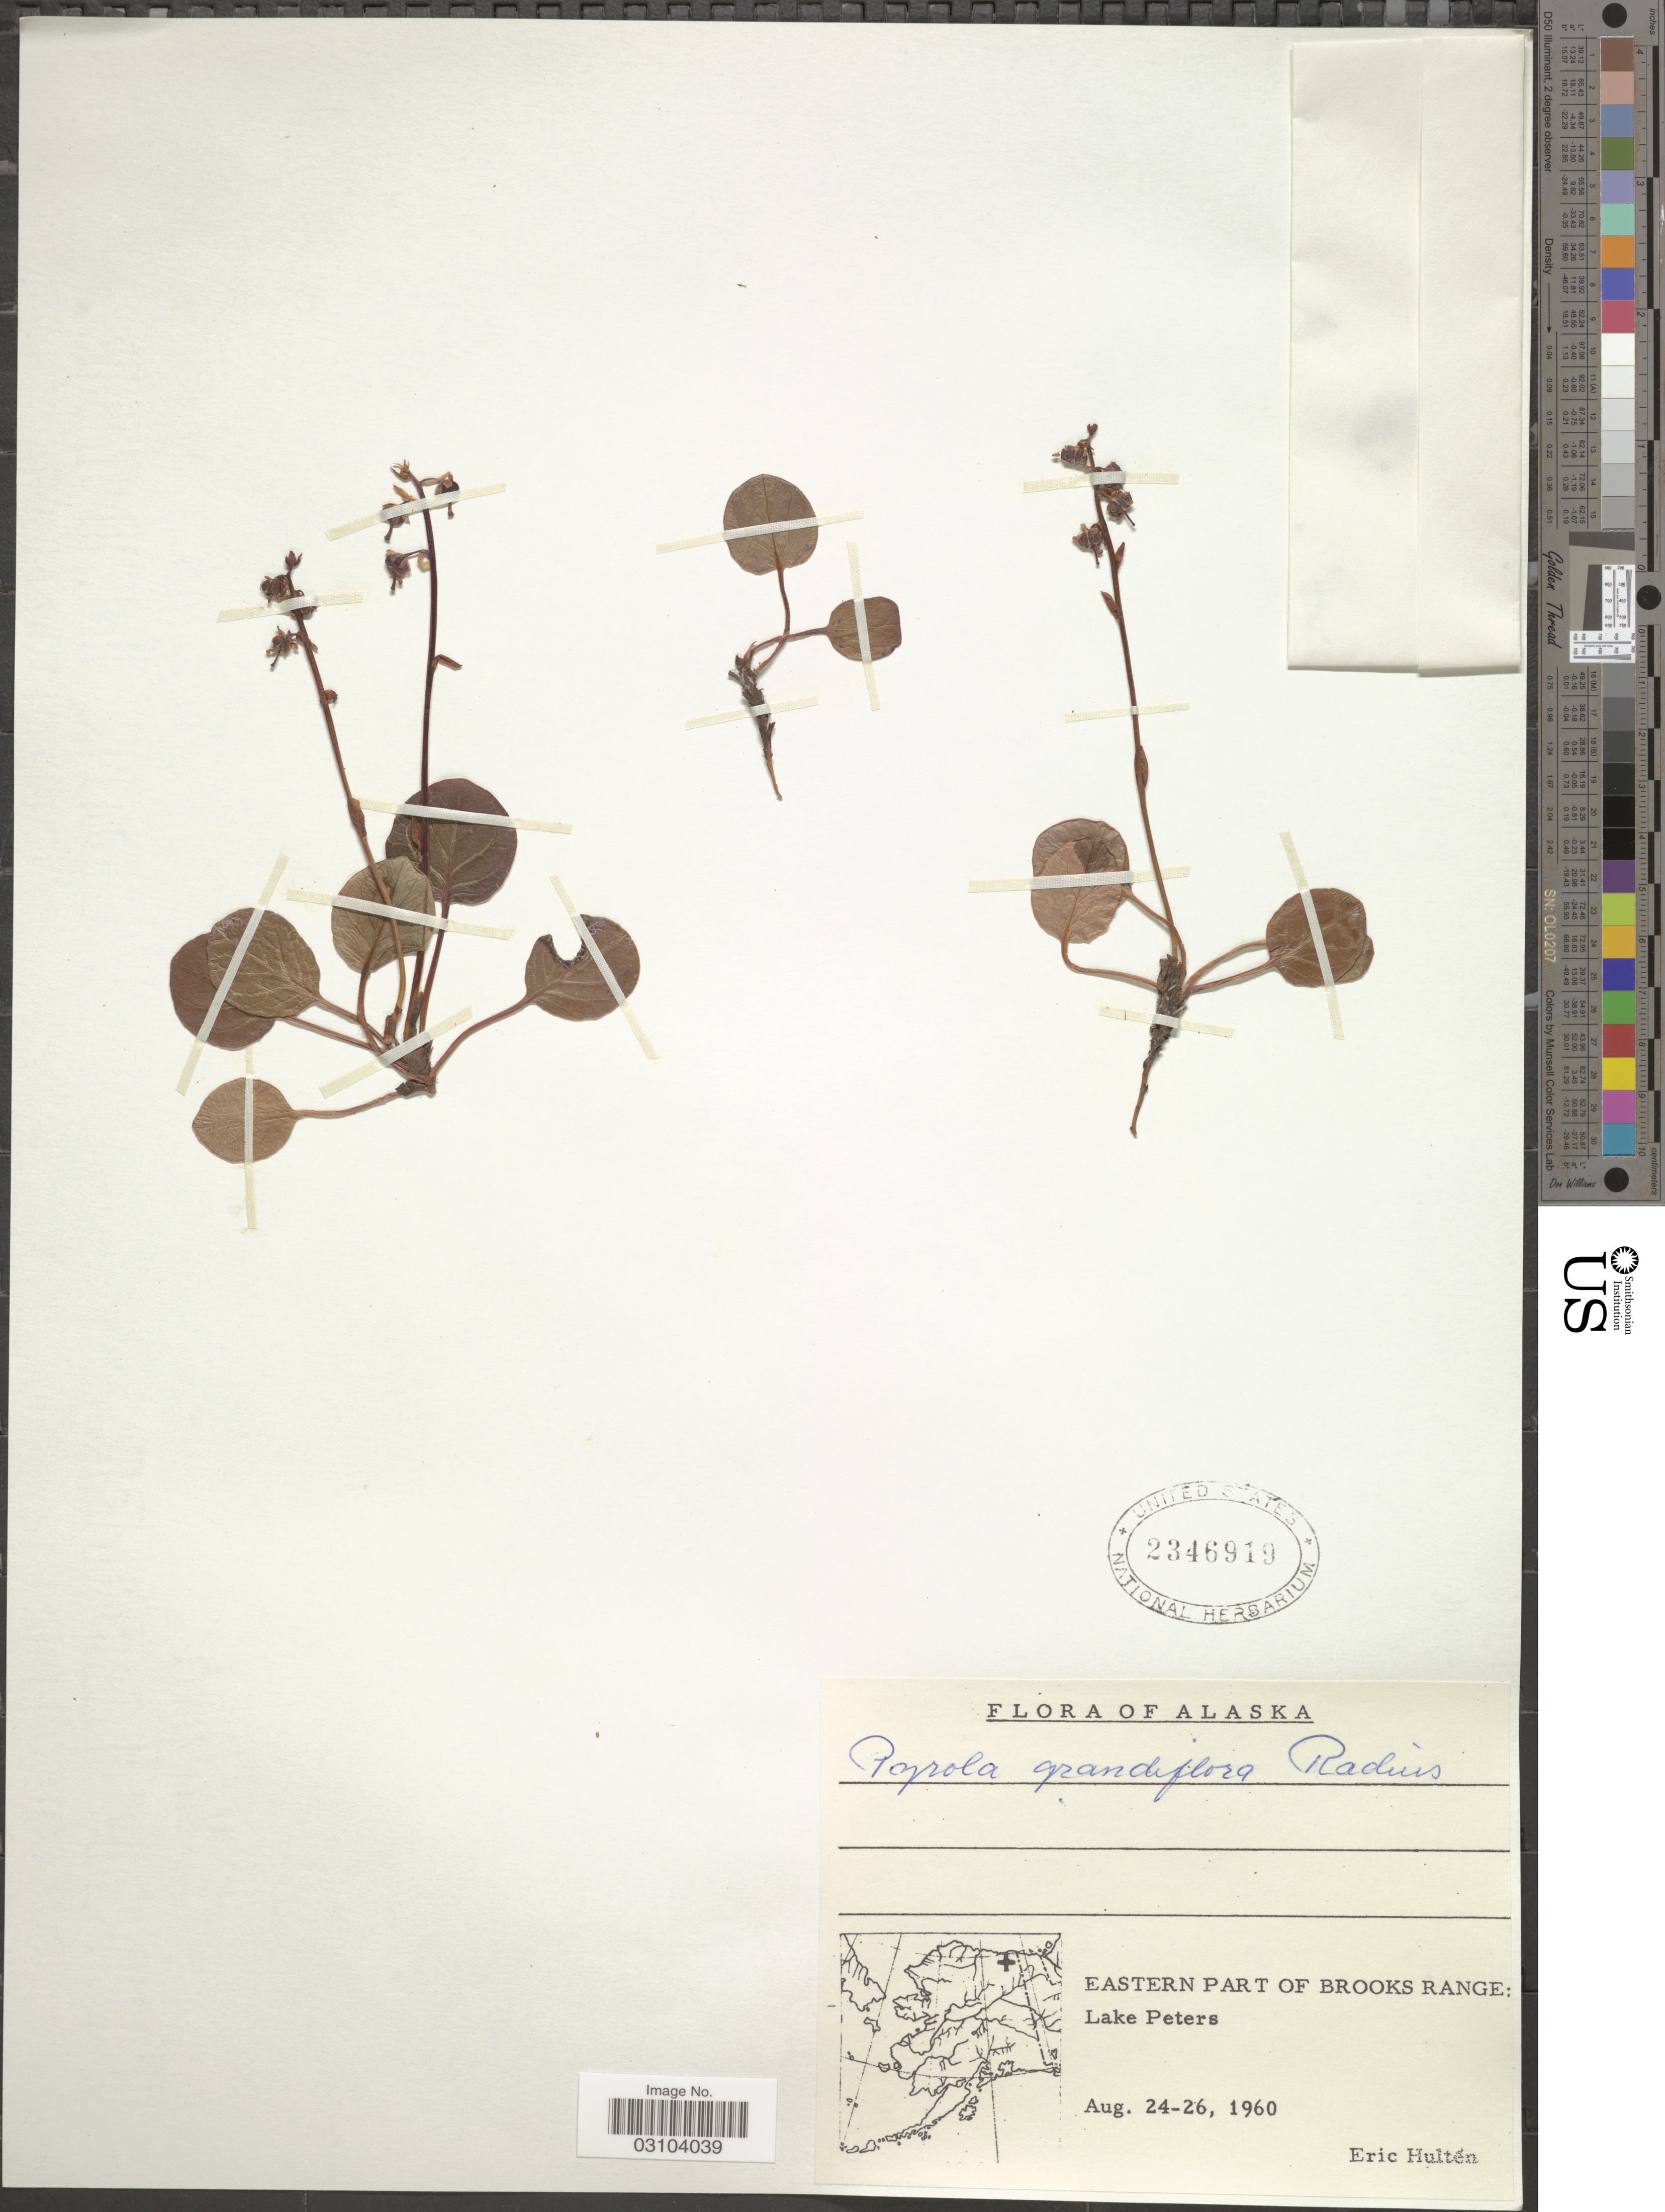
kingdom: Plantae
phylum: Tracheophyta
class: Magnoliopsida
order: Ericales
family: Ericaceae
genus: Pyrola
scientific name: Pyrola grandiflora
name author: Radius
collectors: E. G. Hultén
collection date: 1960-08-24/1960-08-26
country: United States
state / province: Alaska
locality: Eastern part of Brooks Range: Lake Peters.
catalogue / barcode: US 2346919